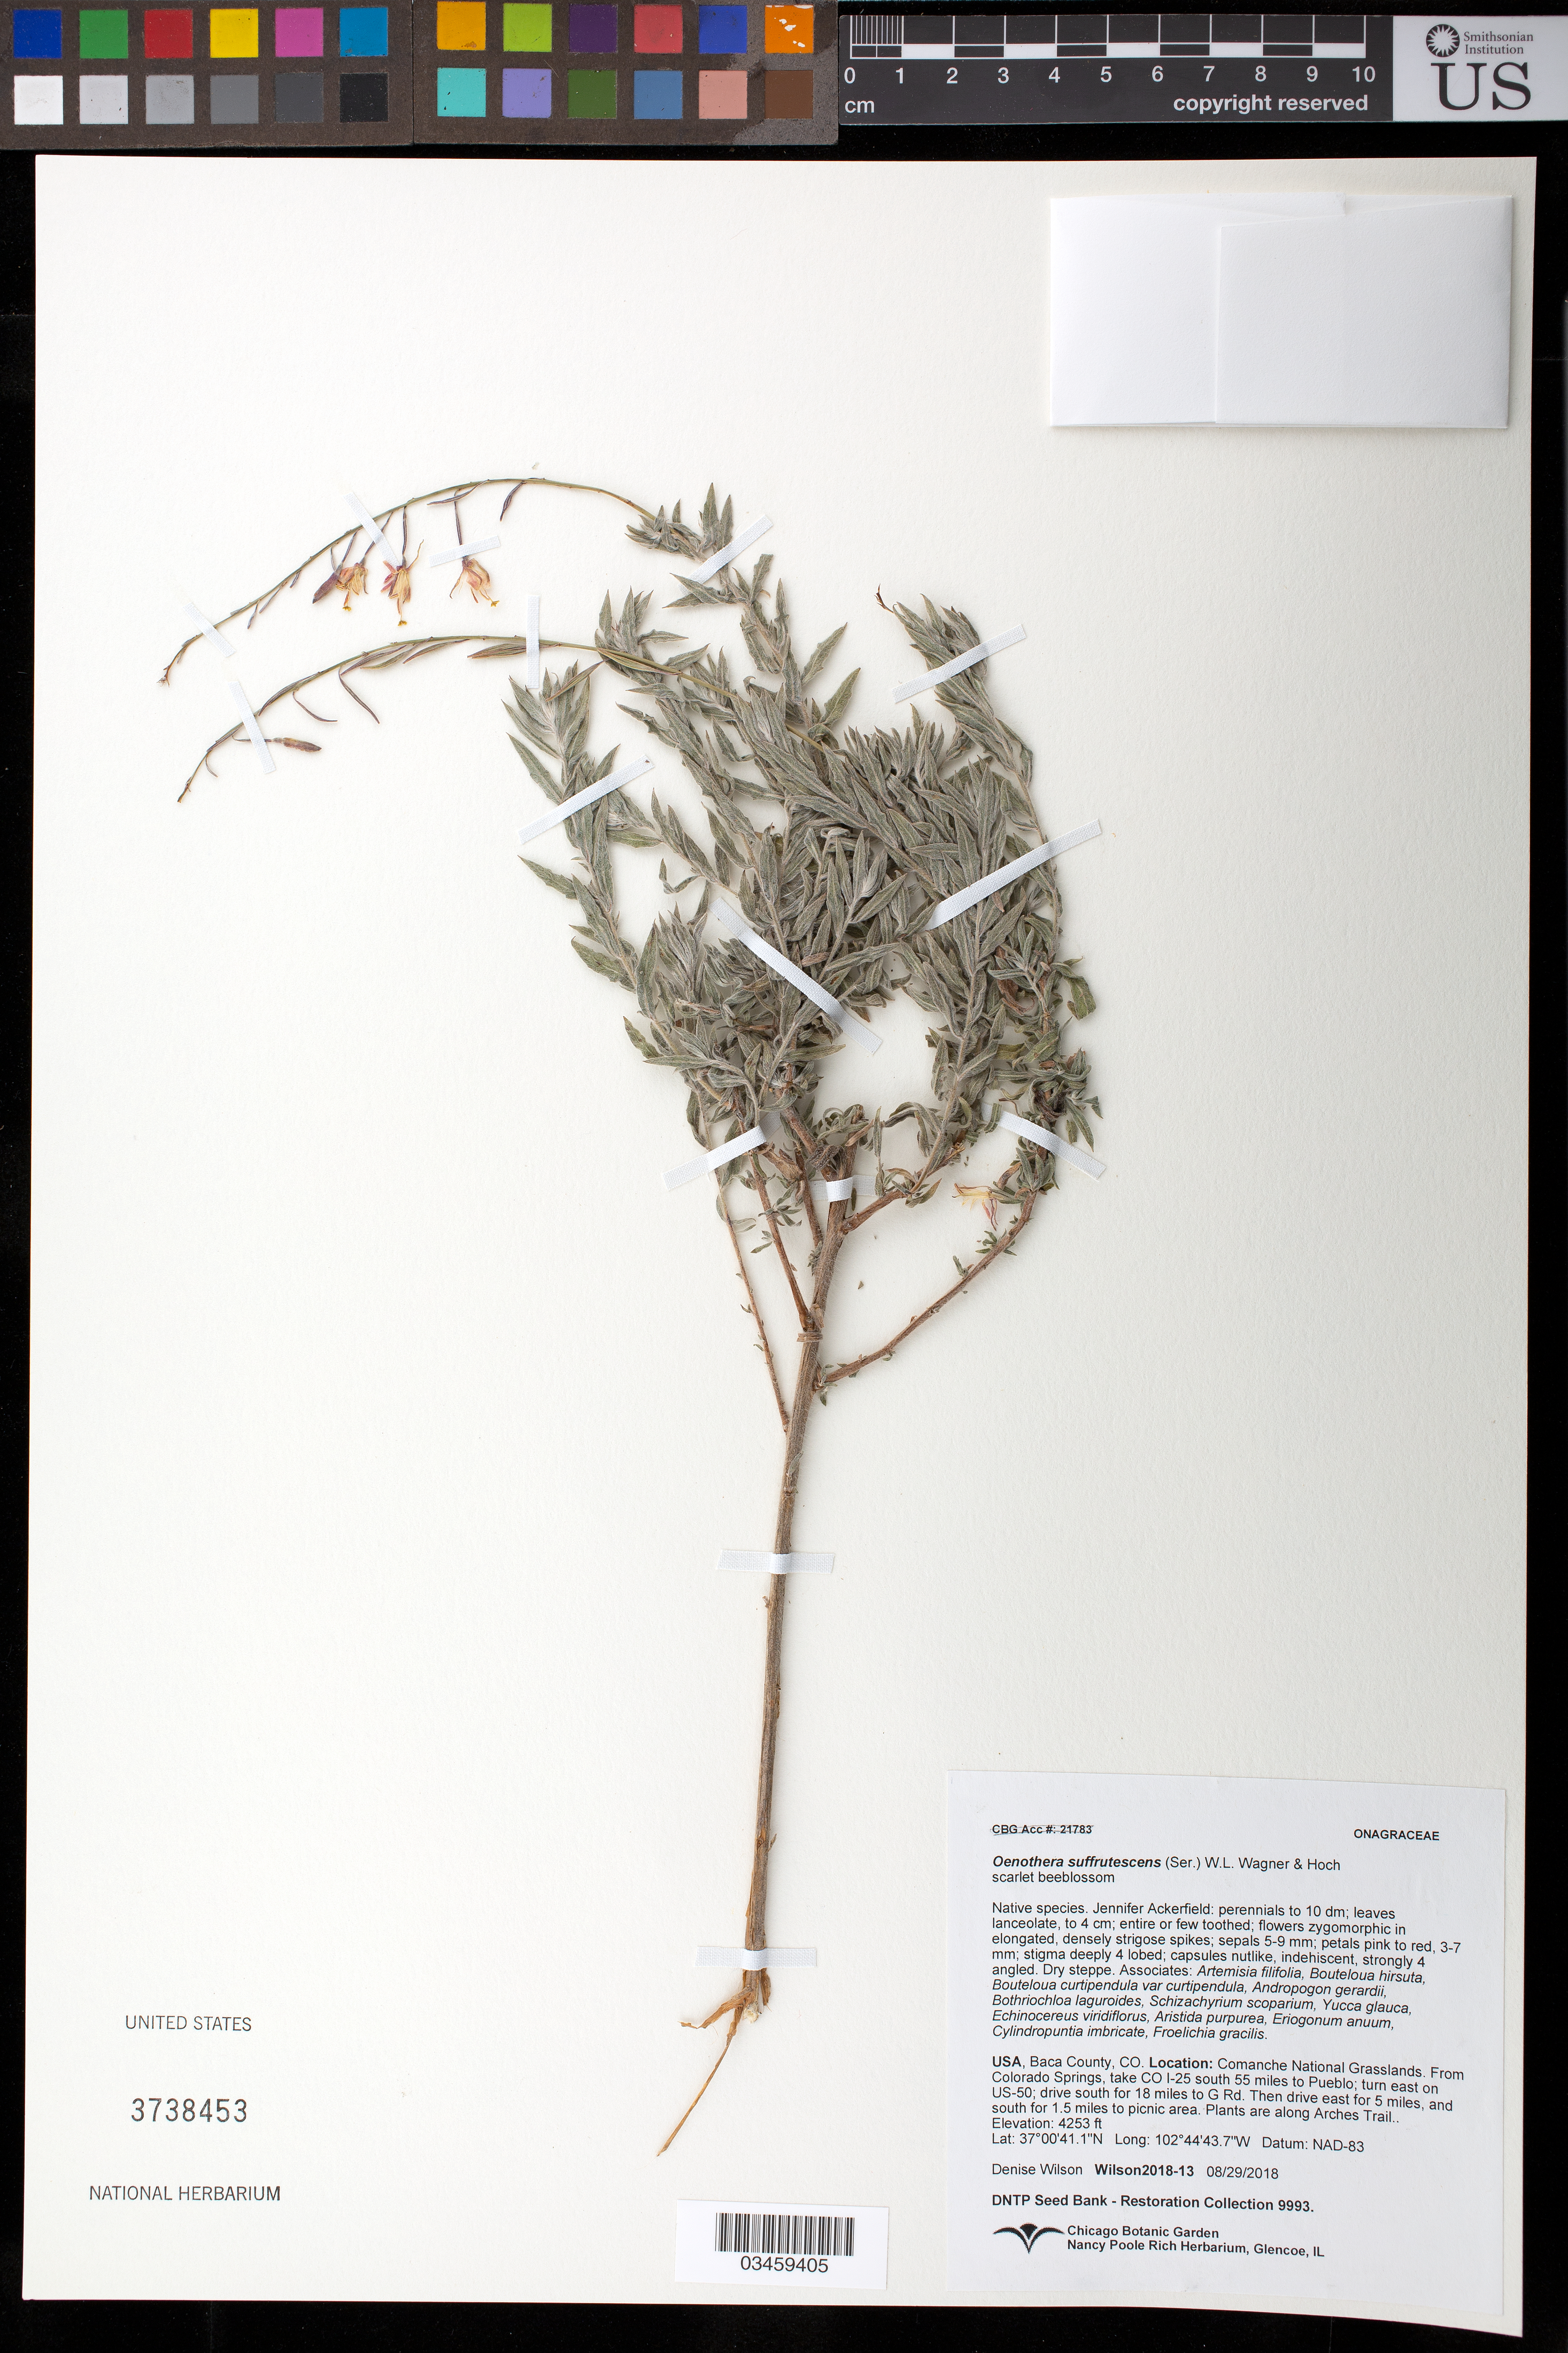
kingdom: Plantae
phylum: Tracheophyta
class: Magnoliopsida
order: Myrtales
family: Onagraceae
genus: Oenothera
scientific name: Oenothera suffrutescens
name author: (Ser.) W.L. Wagner & Hoch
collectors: D. Willson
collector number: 2018-13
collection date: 2018-08-29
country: United States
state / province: Colorado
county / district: Baca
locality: Comanche National Grassland. From Colorado Springs, take CO I-25 south 55 mi. to Pueblo, turn east on US-50, drive soutn for 18 mi. to G Rd, then east for 5 mi. and south for 1.5 mi. to picnic area, along Arches Trail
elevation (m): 1296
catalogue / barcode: US 3738453